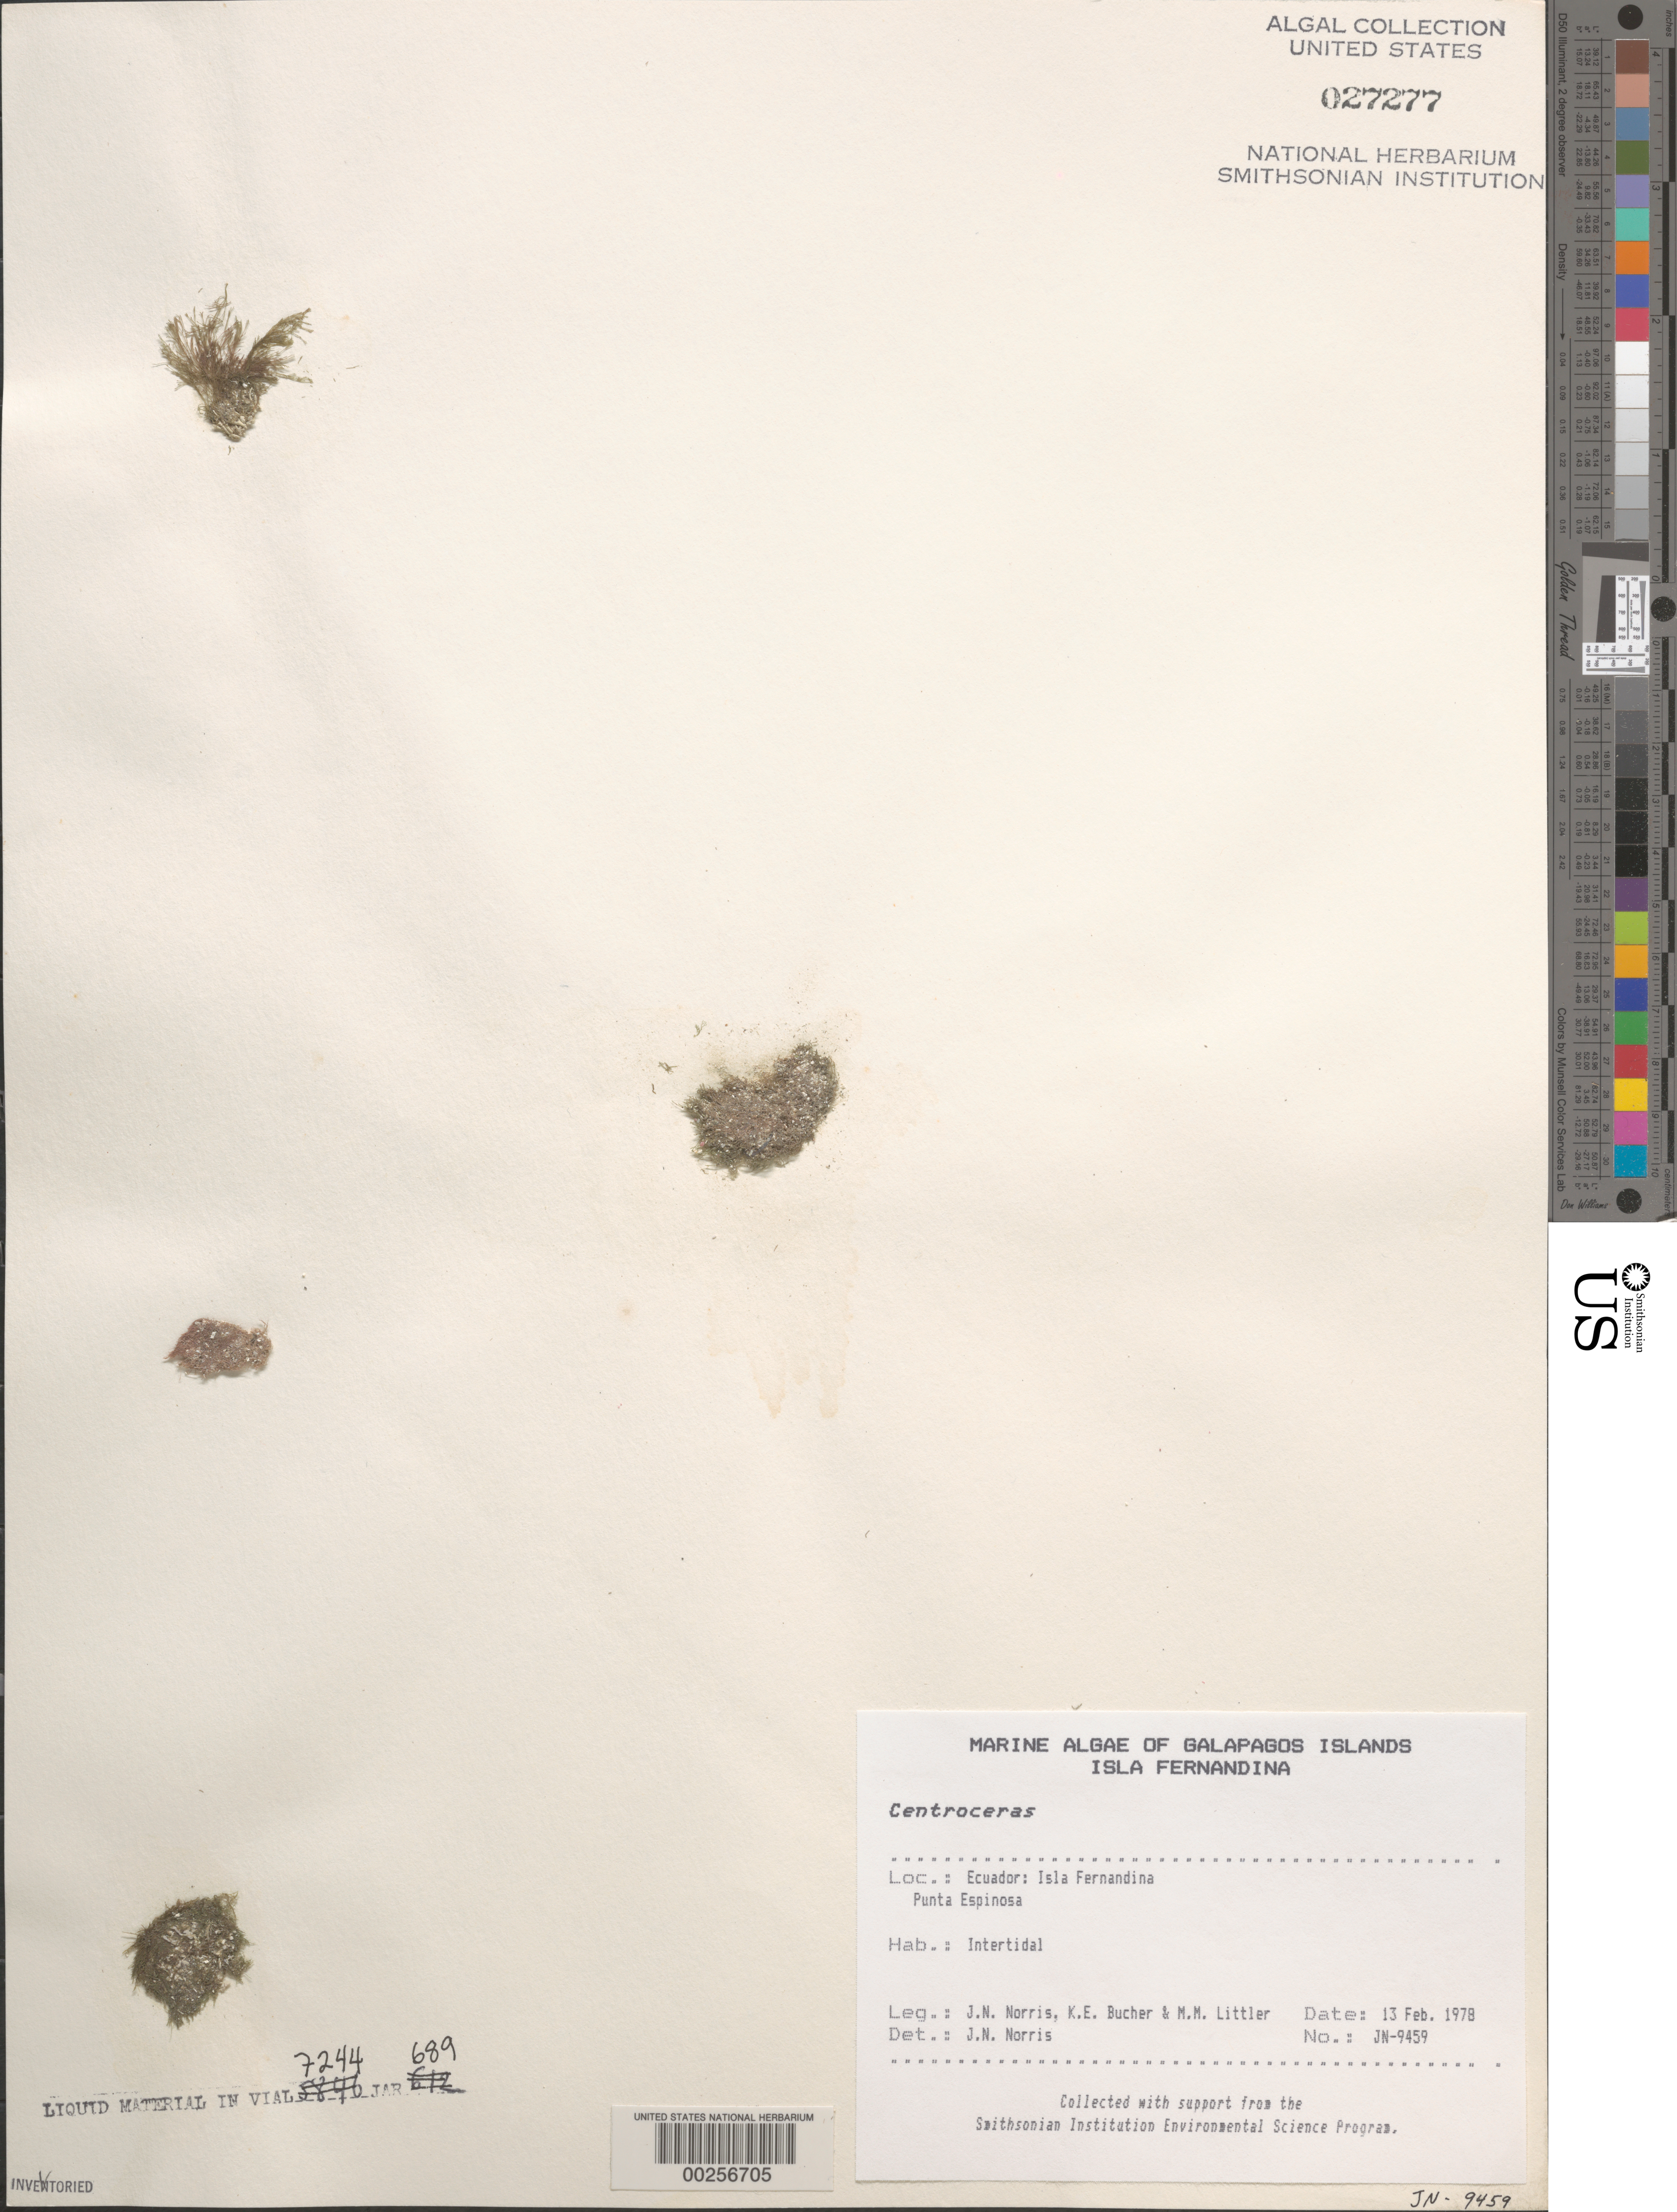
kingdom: Plantae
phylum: Rhodophyta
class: Florideophyceae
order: Ceramiales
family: Ceramiaceae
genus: Centroceras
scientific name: Centroceras sp.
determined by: Norris, James N.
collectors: J. N. Norris, K. E. Bucher & M. M. Littler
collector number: JN-9459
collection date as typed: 13 Feb 1978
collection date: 1978-02-13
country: Ecuador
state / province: Colón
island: Fernandina [Narborough]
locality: Punta Espinosa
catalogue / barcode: US 27277